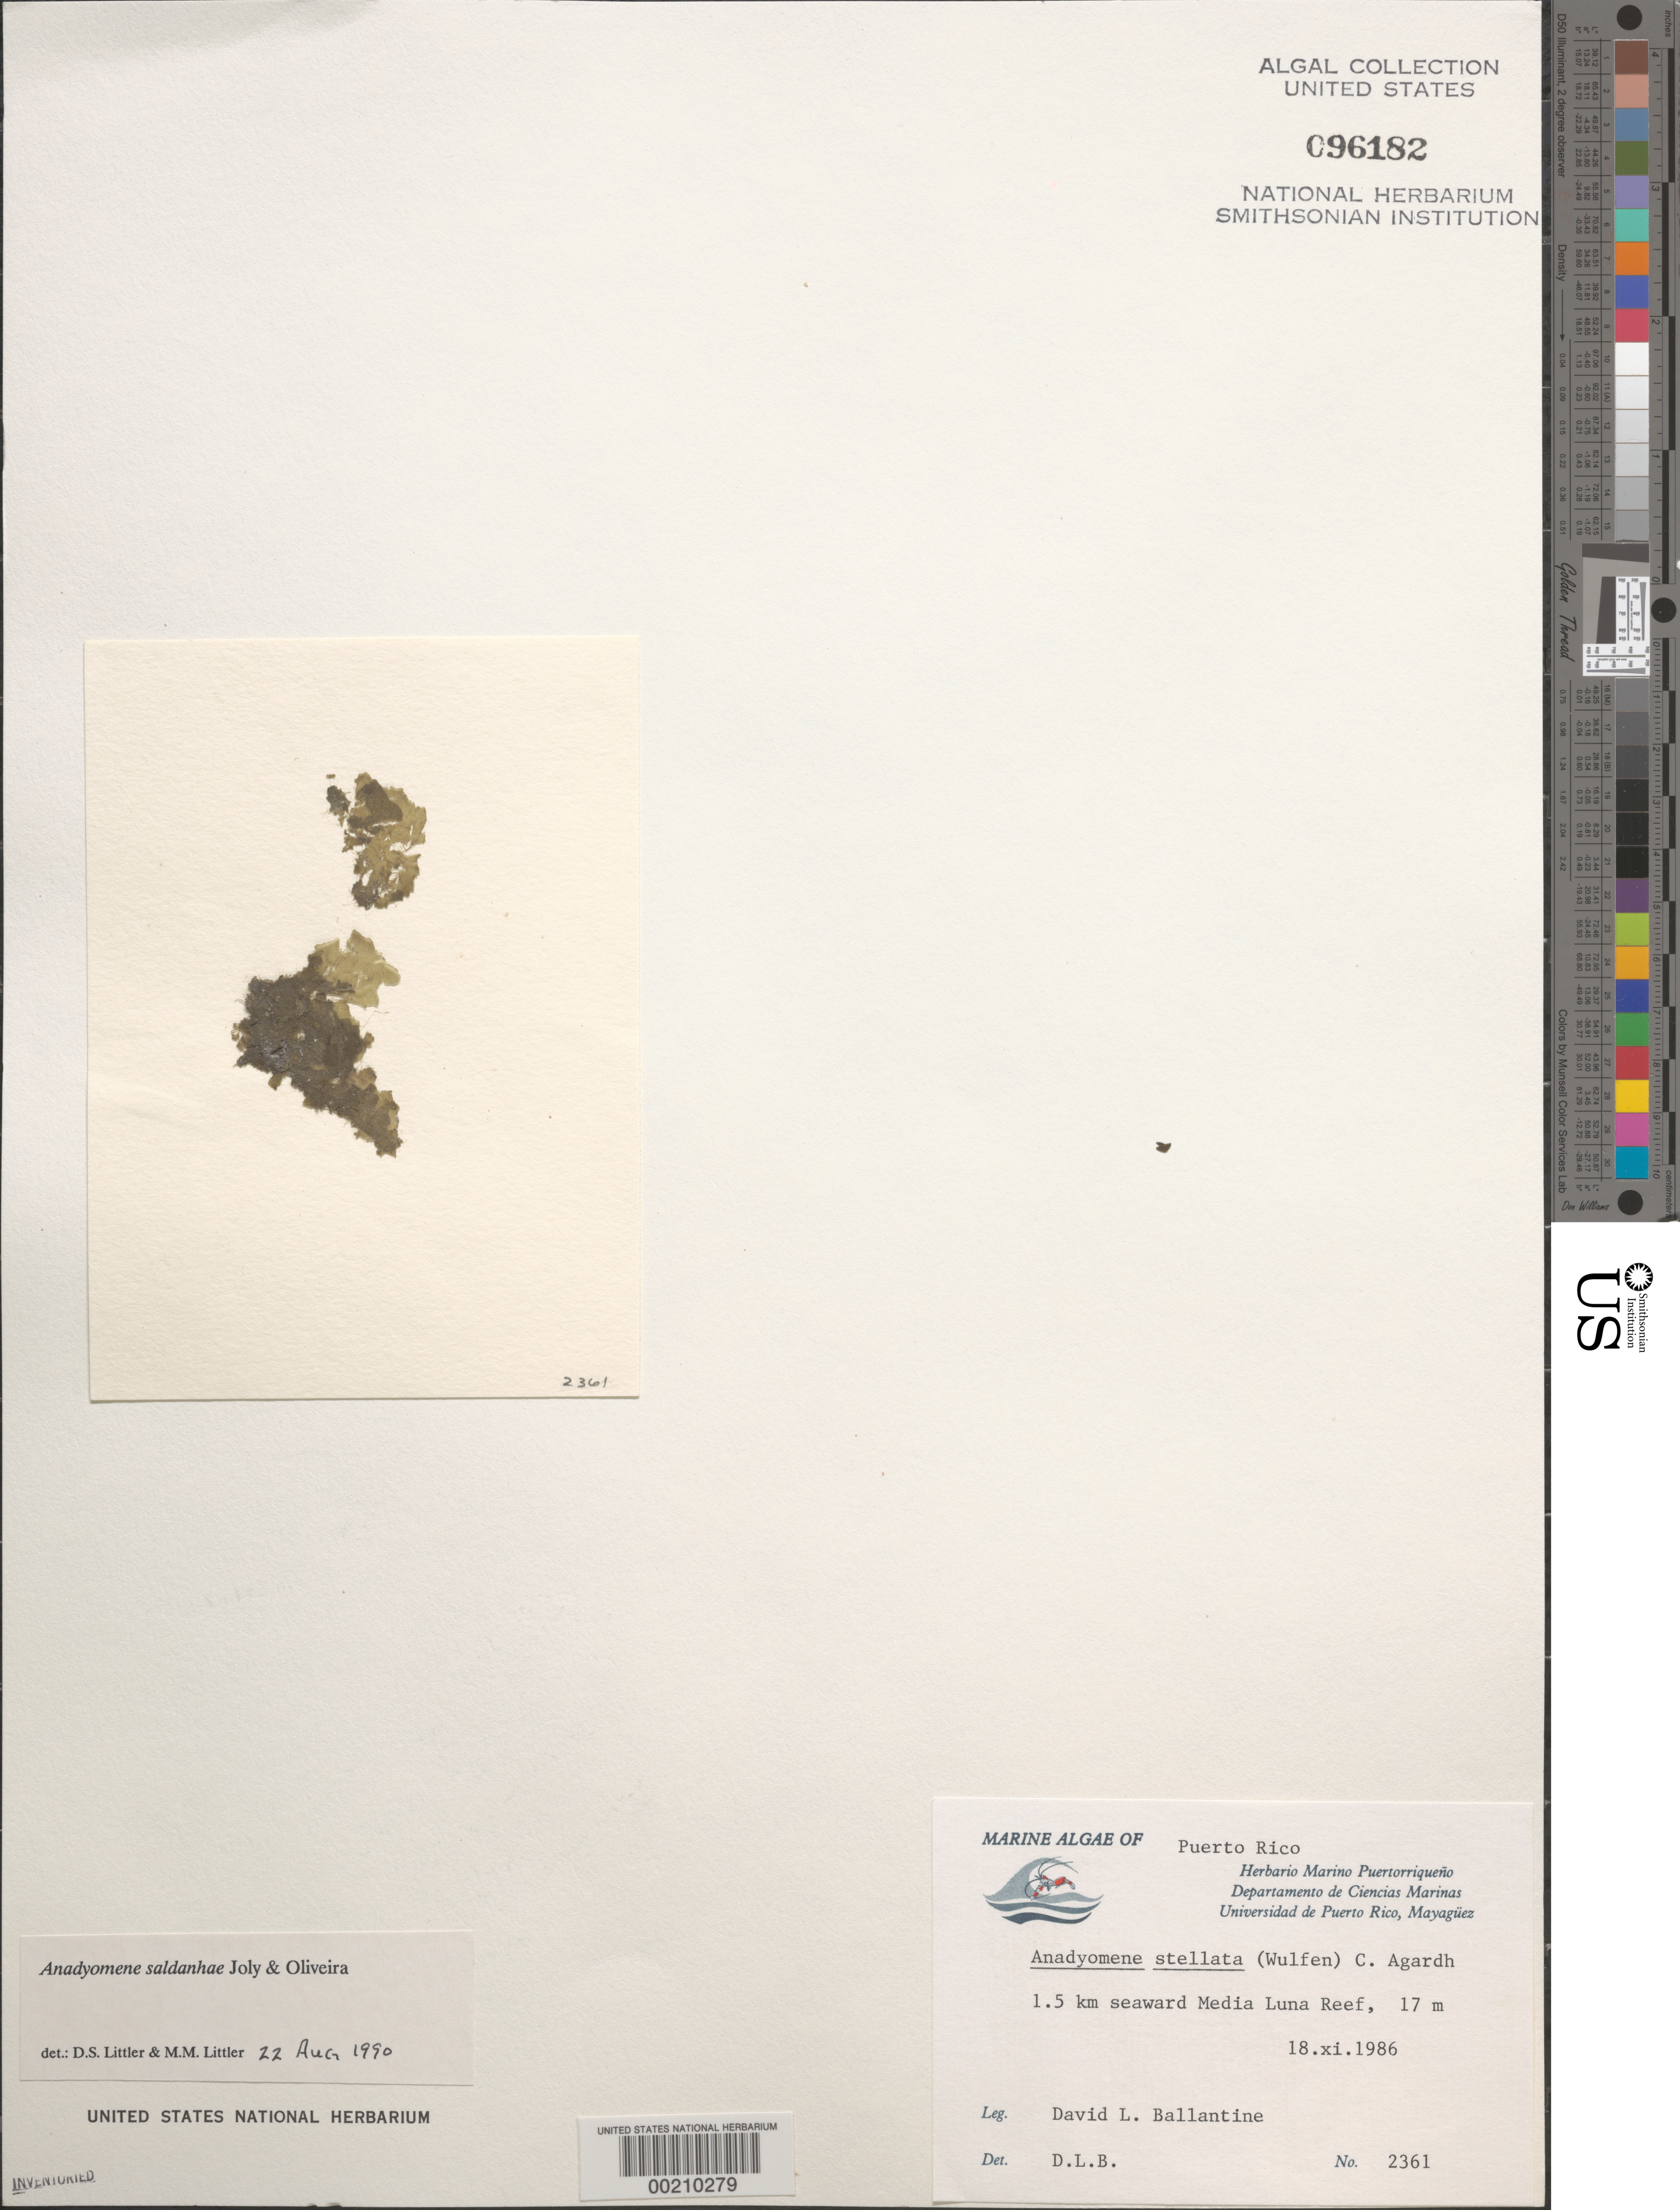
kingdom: Plantae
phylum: Chlorophyta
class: Ulvophyceae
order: Cladophorales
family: Anadyomenaceae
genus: Anadyomene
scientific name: Anadyomene saldanhae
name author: A.B. Joly & E.C. Oliveira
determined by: Littler, D. S.; Littler, M. M.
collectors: D.L. Ballantine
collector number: DLB 2361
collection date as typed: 18 Nov 1986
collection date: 1986-11-18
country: Puerto Rico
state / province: Lajas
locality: Media Luna Reef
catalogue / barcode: US 96182